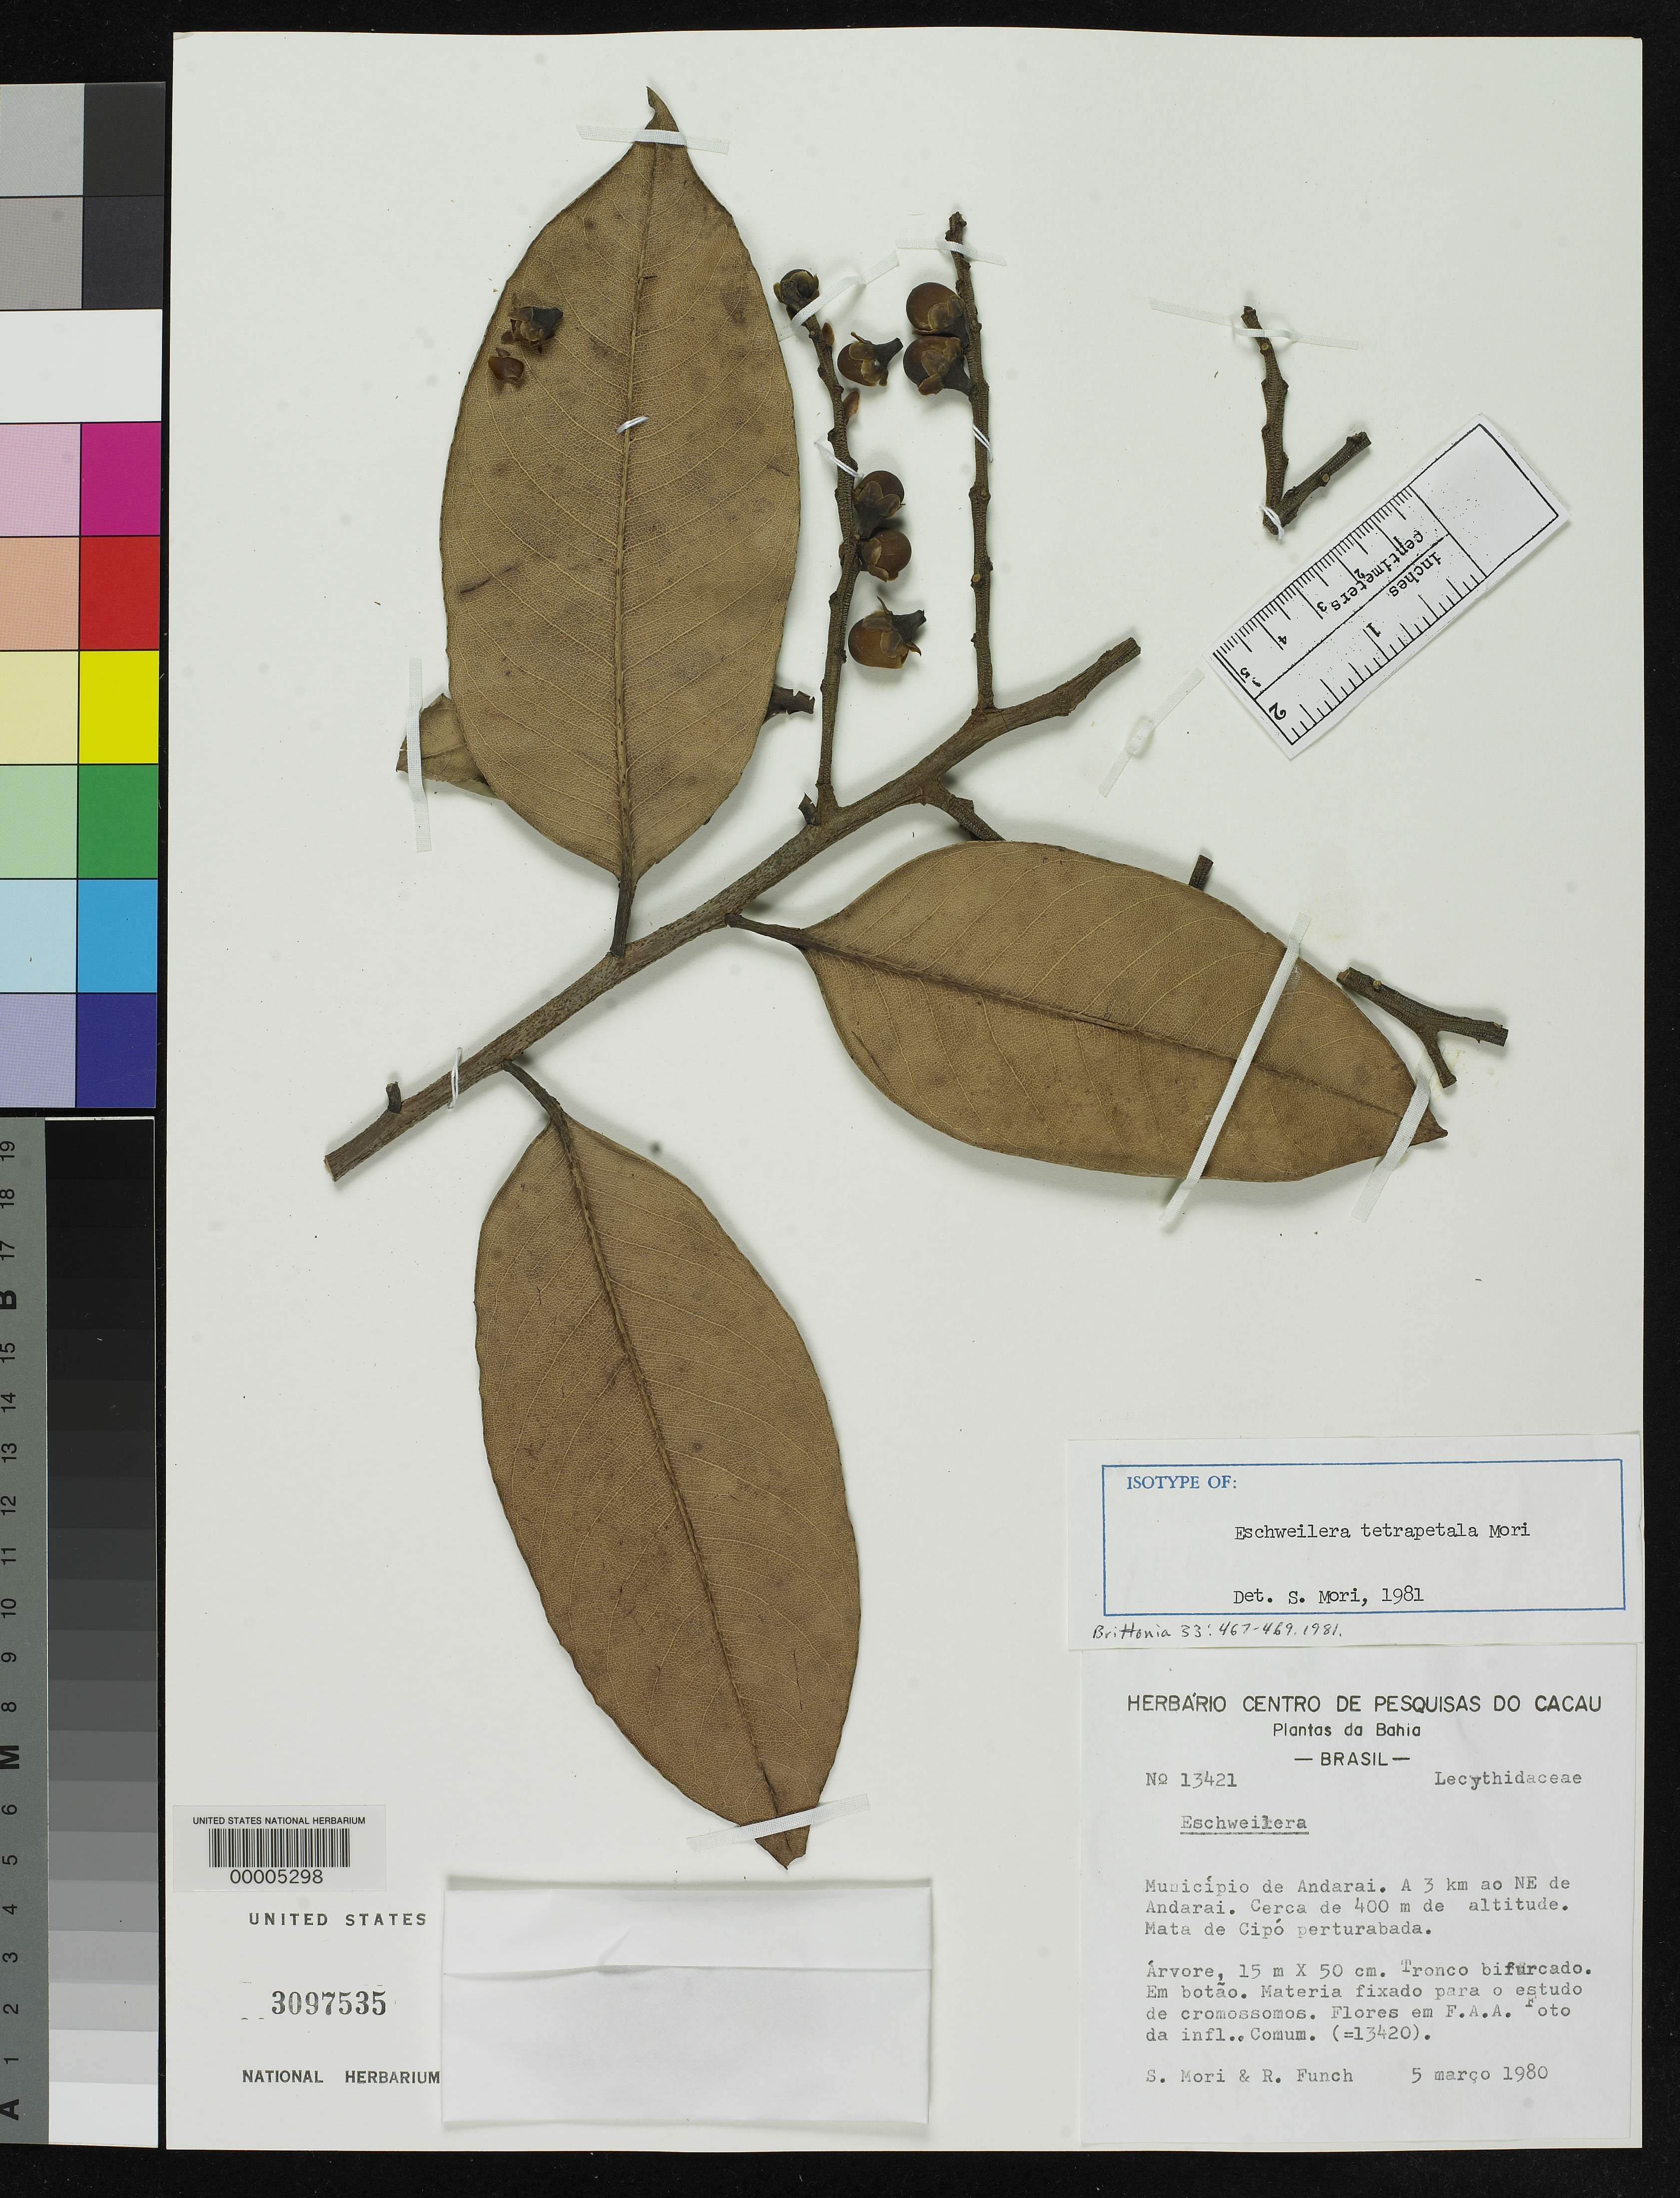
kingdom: Plantae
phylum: Tracheophyta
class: Magnoliopsida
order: Ericales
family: Lecythidaceae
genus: Eschweilera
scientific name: Eschweilera tetrapetala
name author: S.A. Mori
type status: Isotype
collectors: S. Mori & R. Funch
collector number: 13421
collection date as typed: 05 Mar 1980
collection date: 1980-03-05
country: Brazil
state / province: Bahia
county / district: Andarai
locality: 3 km N of Andarai.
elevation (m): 400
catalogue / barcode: US 3097535